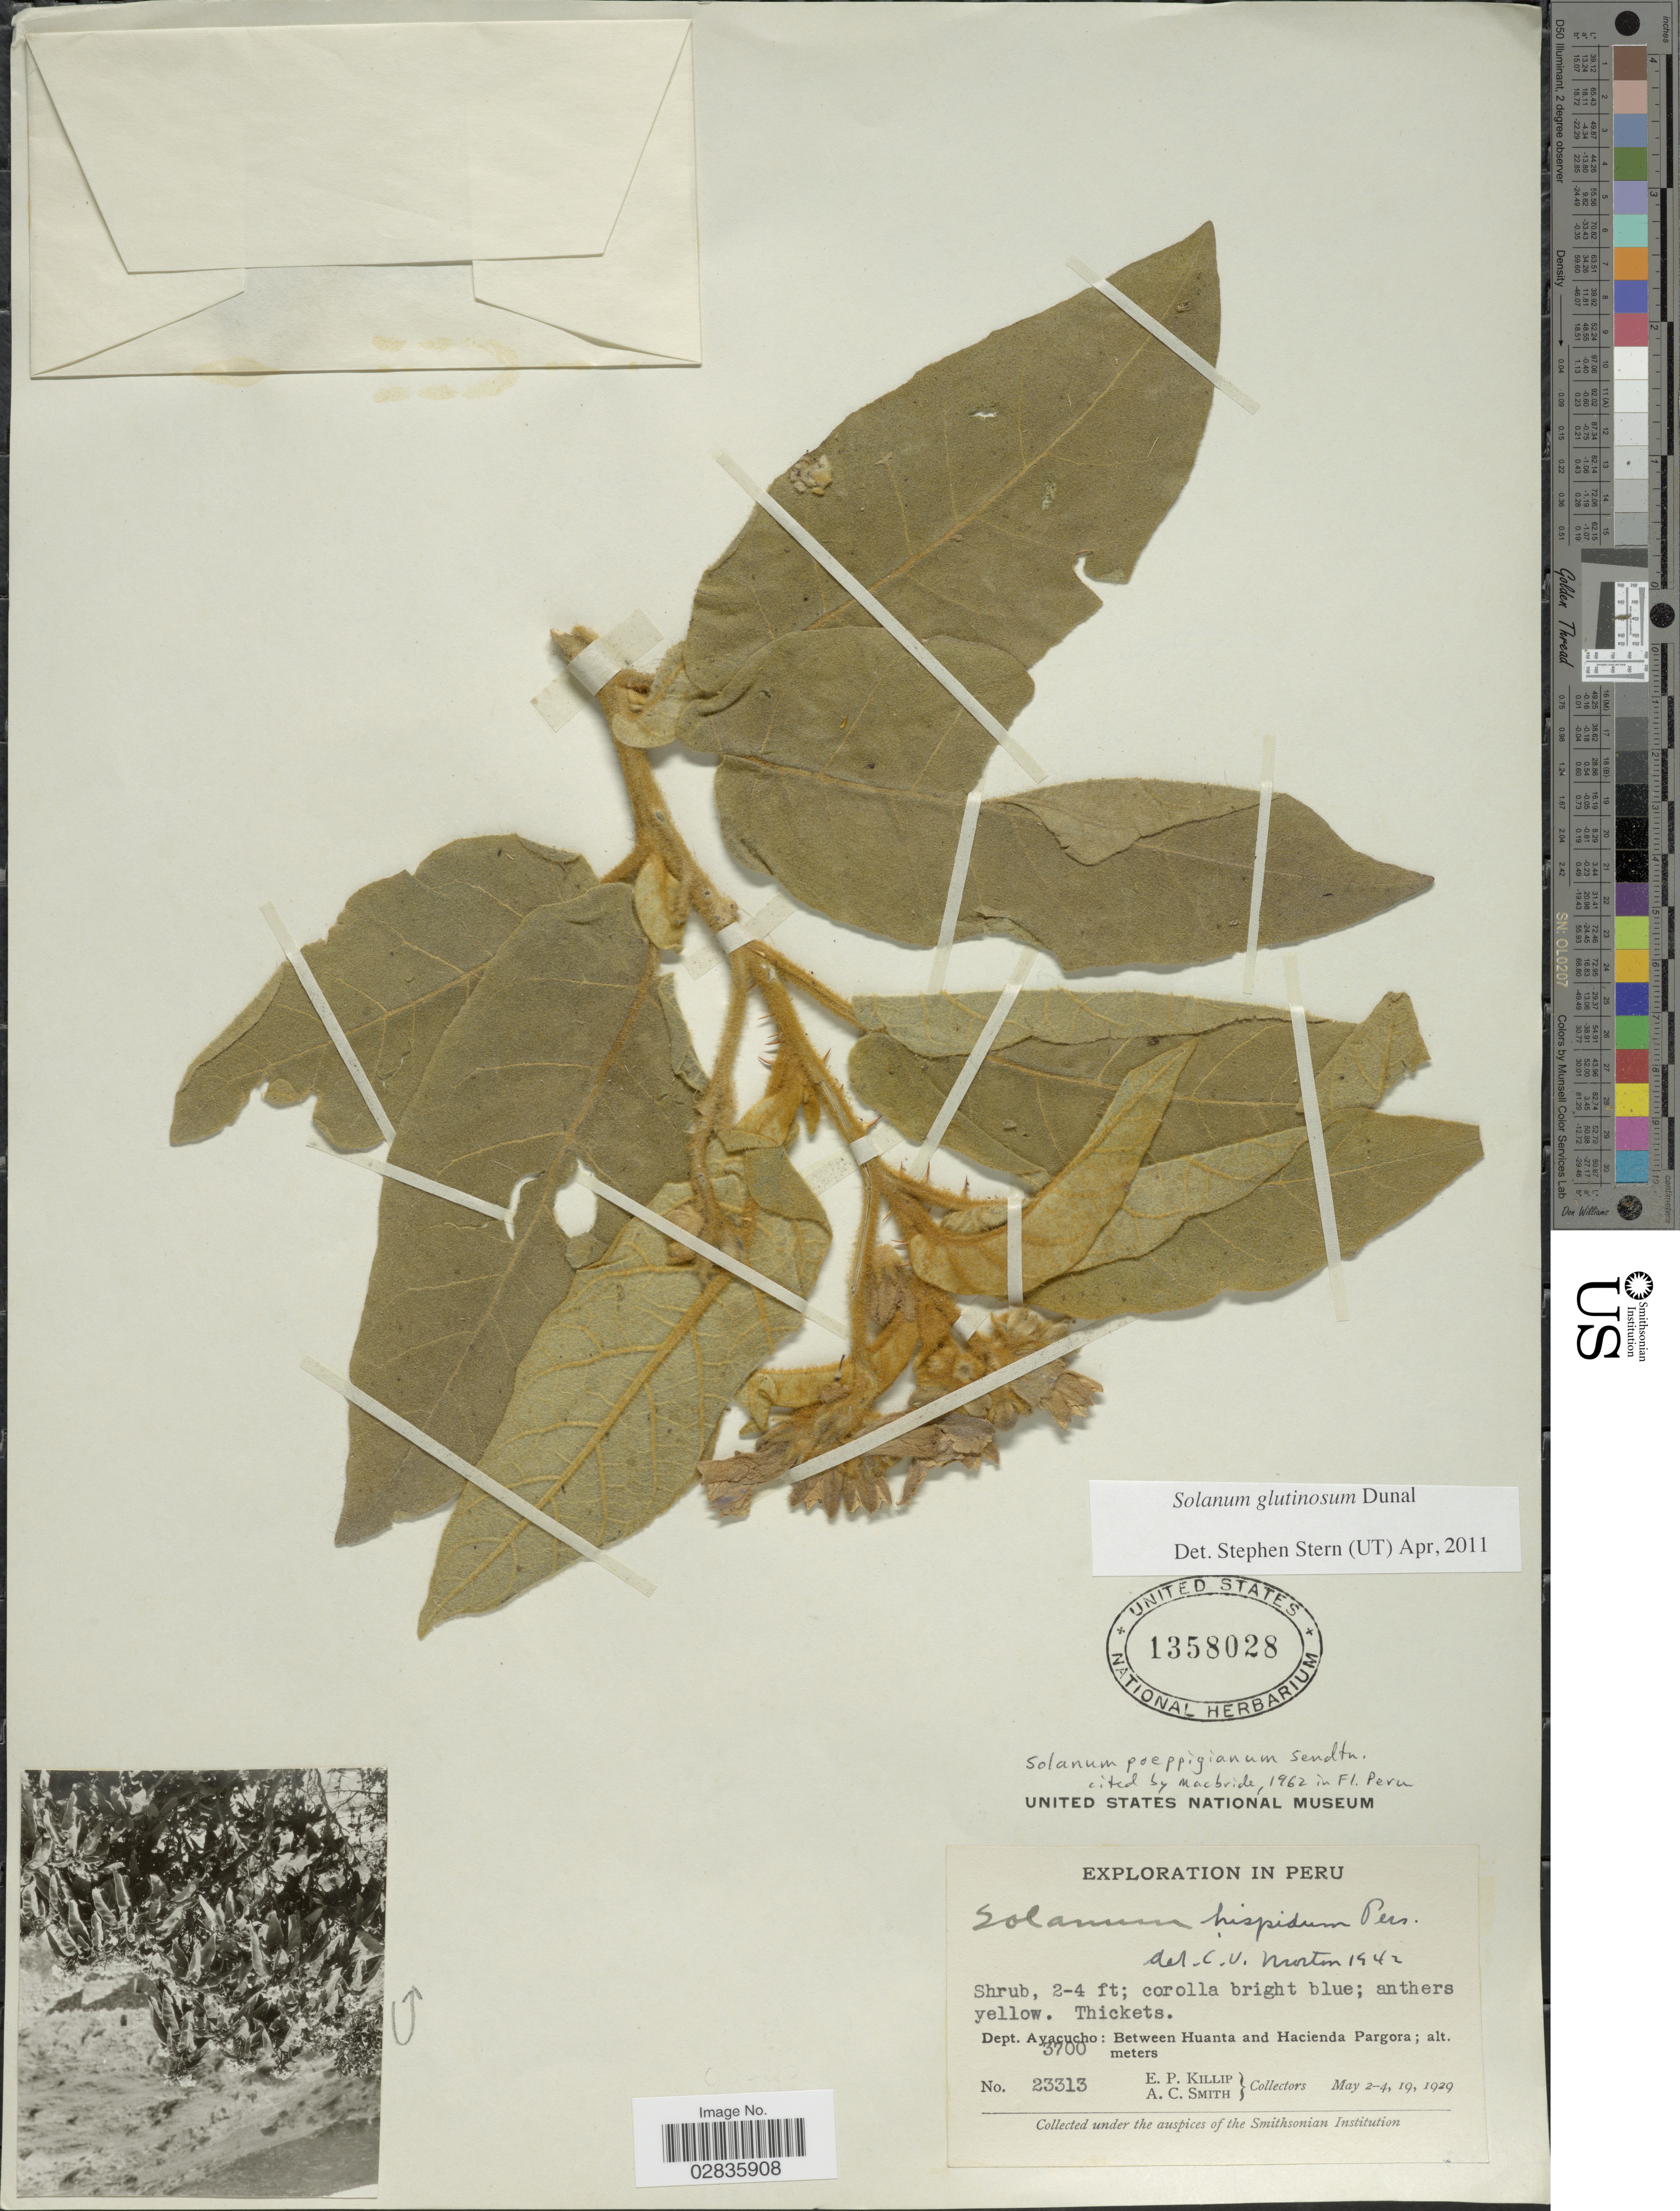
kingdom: Plantae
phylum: Tracheophyta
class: Magnoliopsida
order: Solanales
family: Solanaceae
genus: Solanum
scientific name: Solanum glutinosum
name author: Dunal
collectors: E. P. Killip & A. C. Smith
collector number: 23313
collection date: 1929-05-02/1929-05-04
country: Peru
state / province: Ayacucho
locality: Dept. Ayachucho: Between Huanta and Hacienda Pargora.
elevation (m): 3700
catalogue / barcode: US 1358028